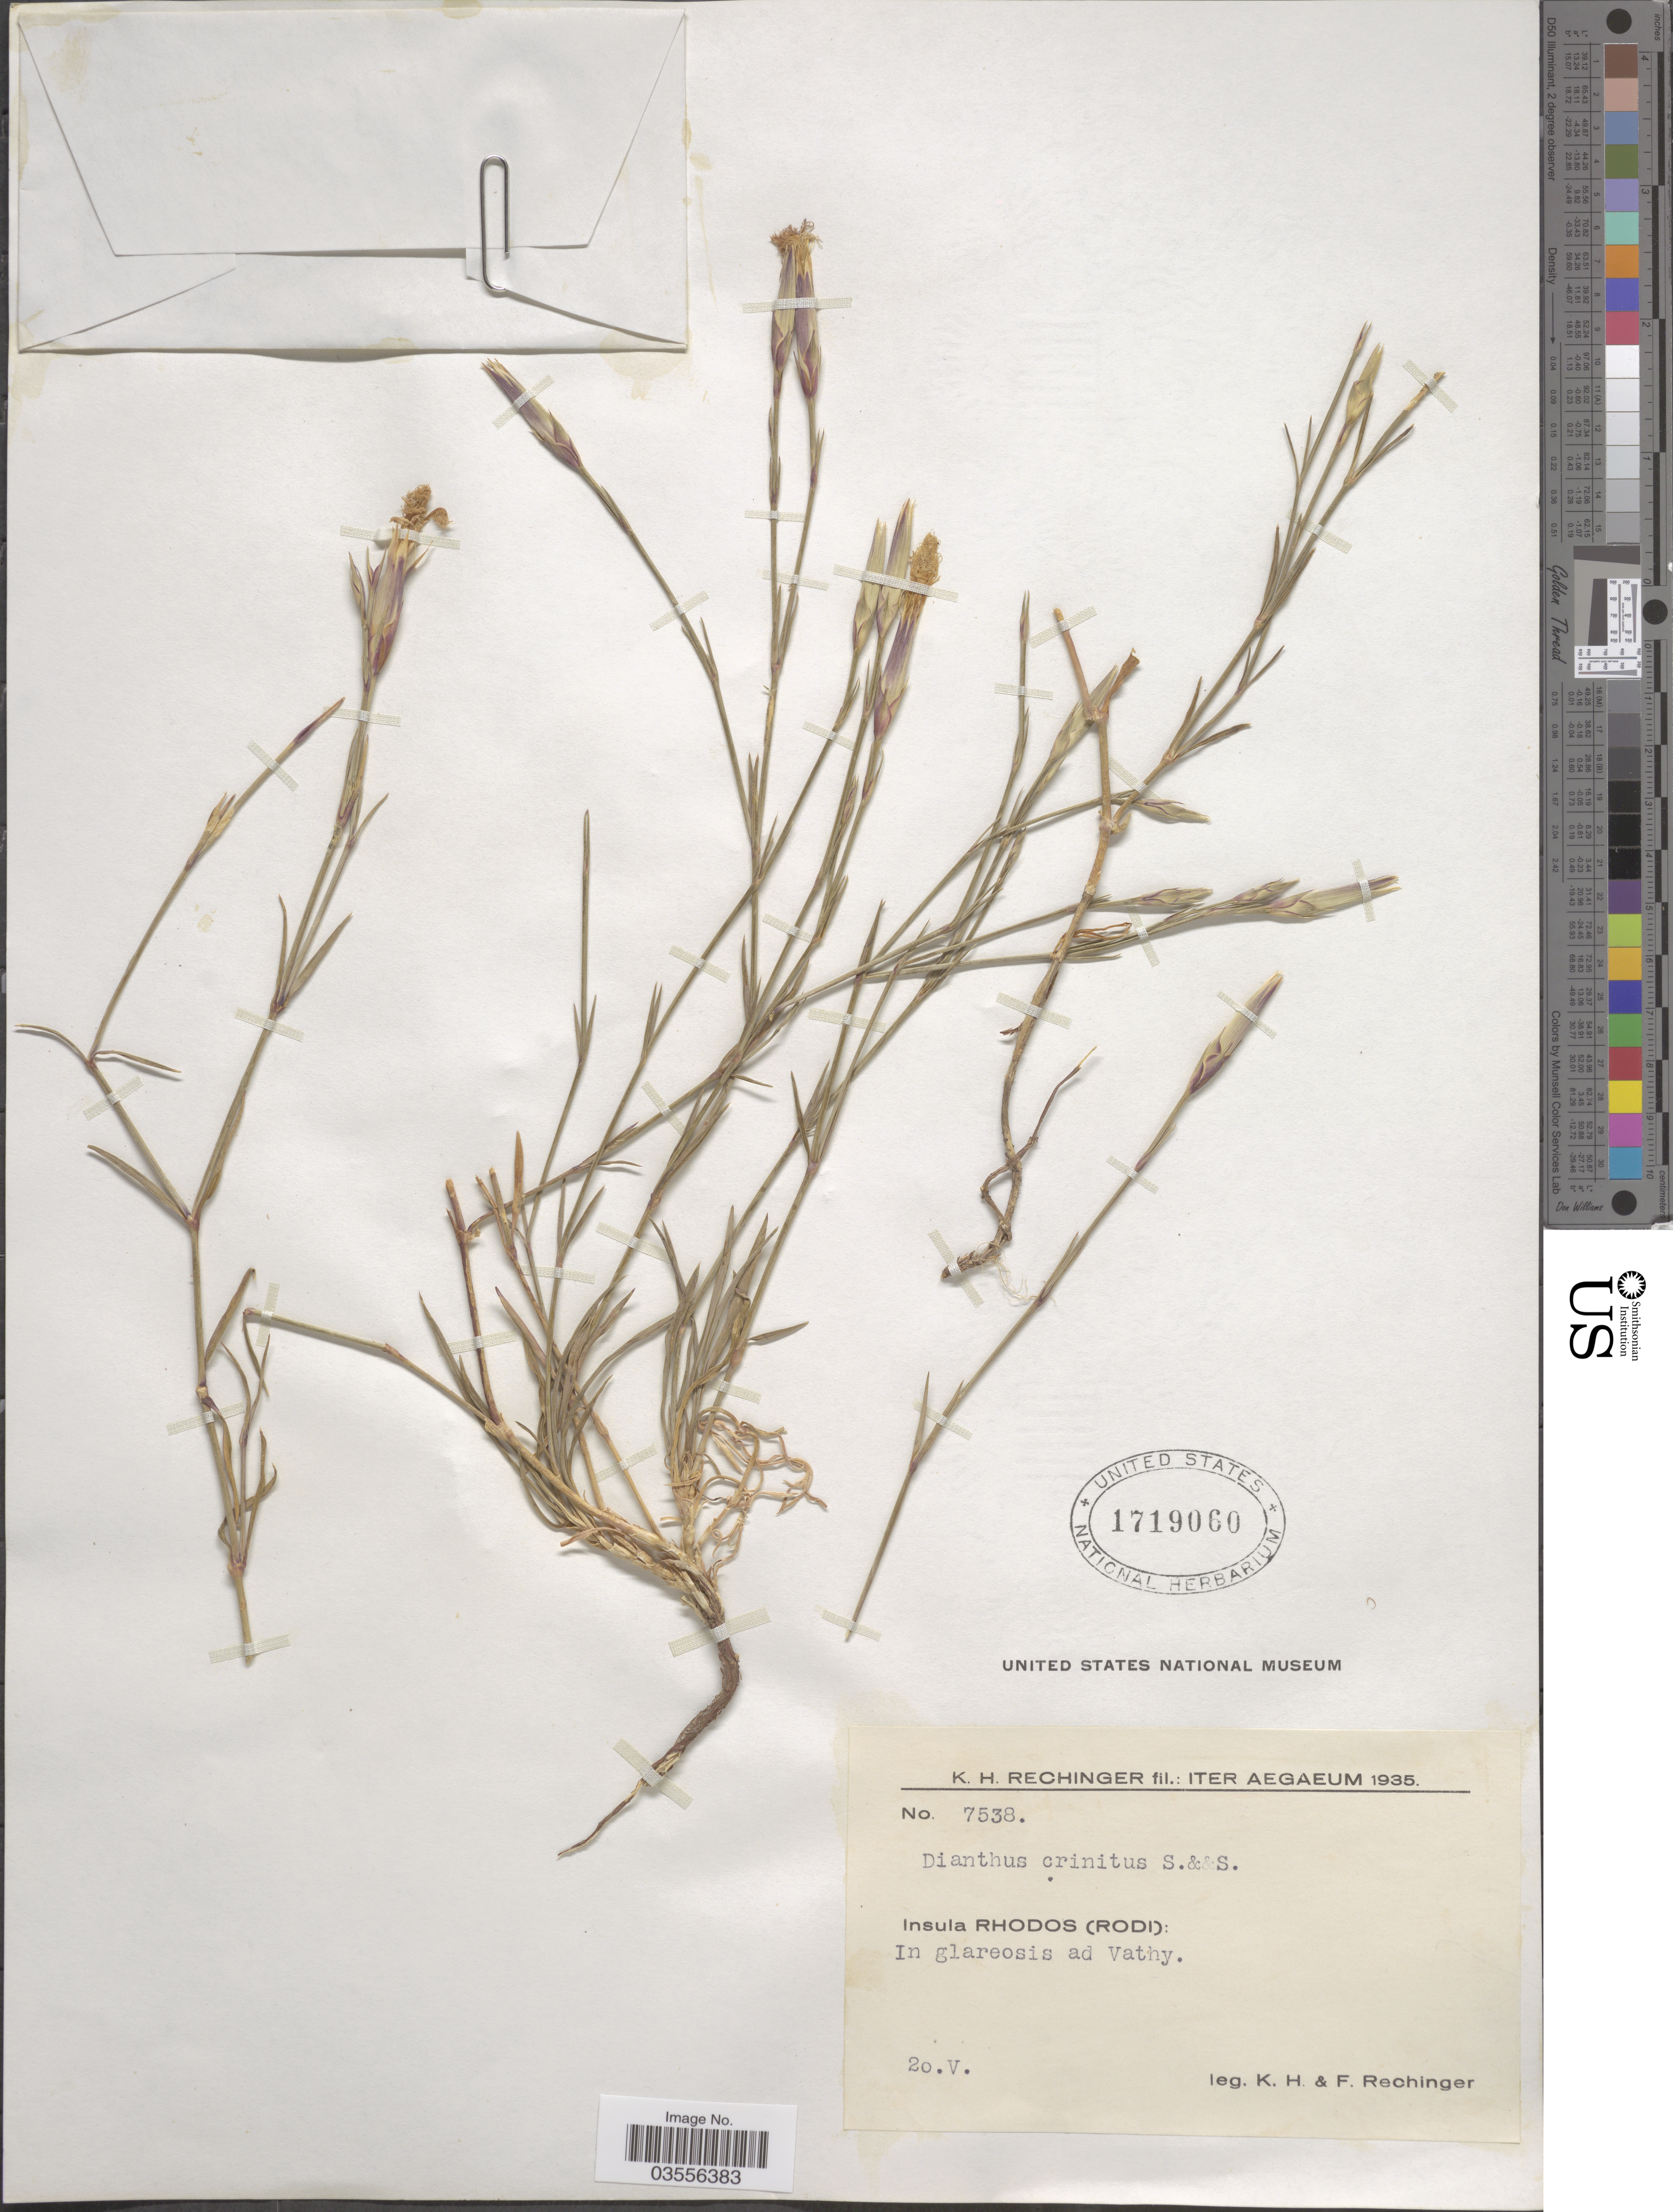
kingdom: Plantae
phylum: Tracheophyta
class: Magnoliopsida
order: Caryophyllales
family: Caryophyllaceae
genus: Dianthus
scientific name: Dianthus crinitus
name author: Sm.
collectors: K. H. Rechinger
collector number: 7538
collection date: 1935-05-20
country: Greece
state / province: South Aegean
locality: Iter Aegaeum. Insula Rhodos (Rodi): In glareosis ad Vathy.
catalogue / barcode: US 1719060